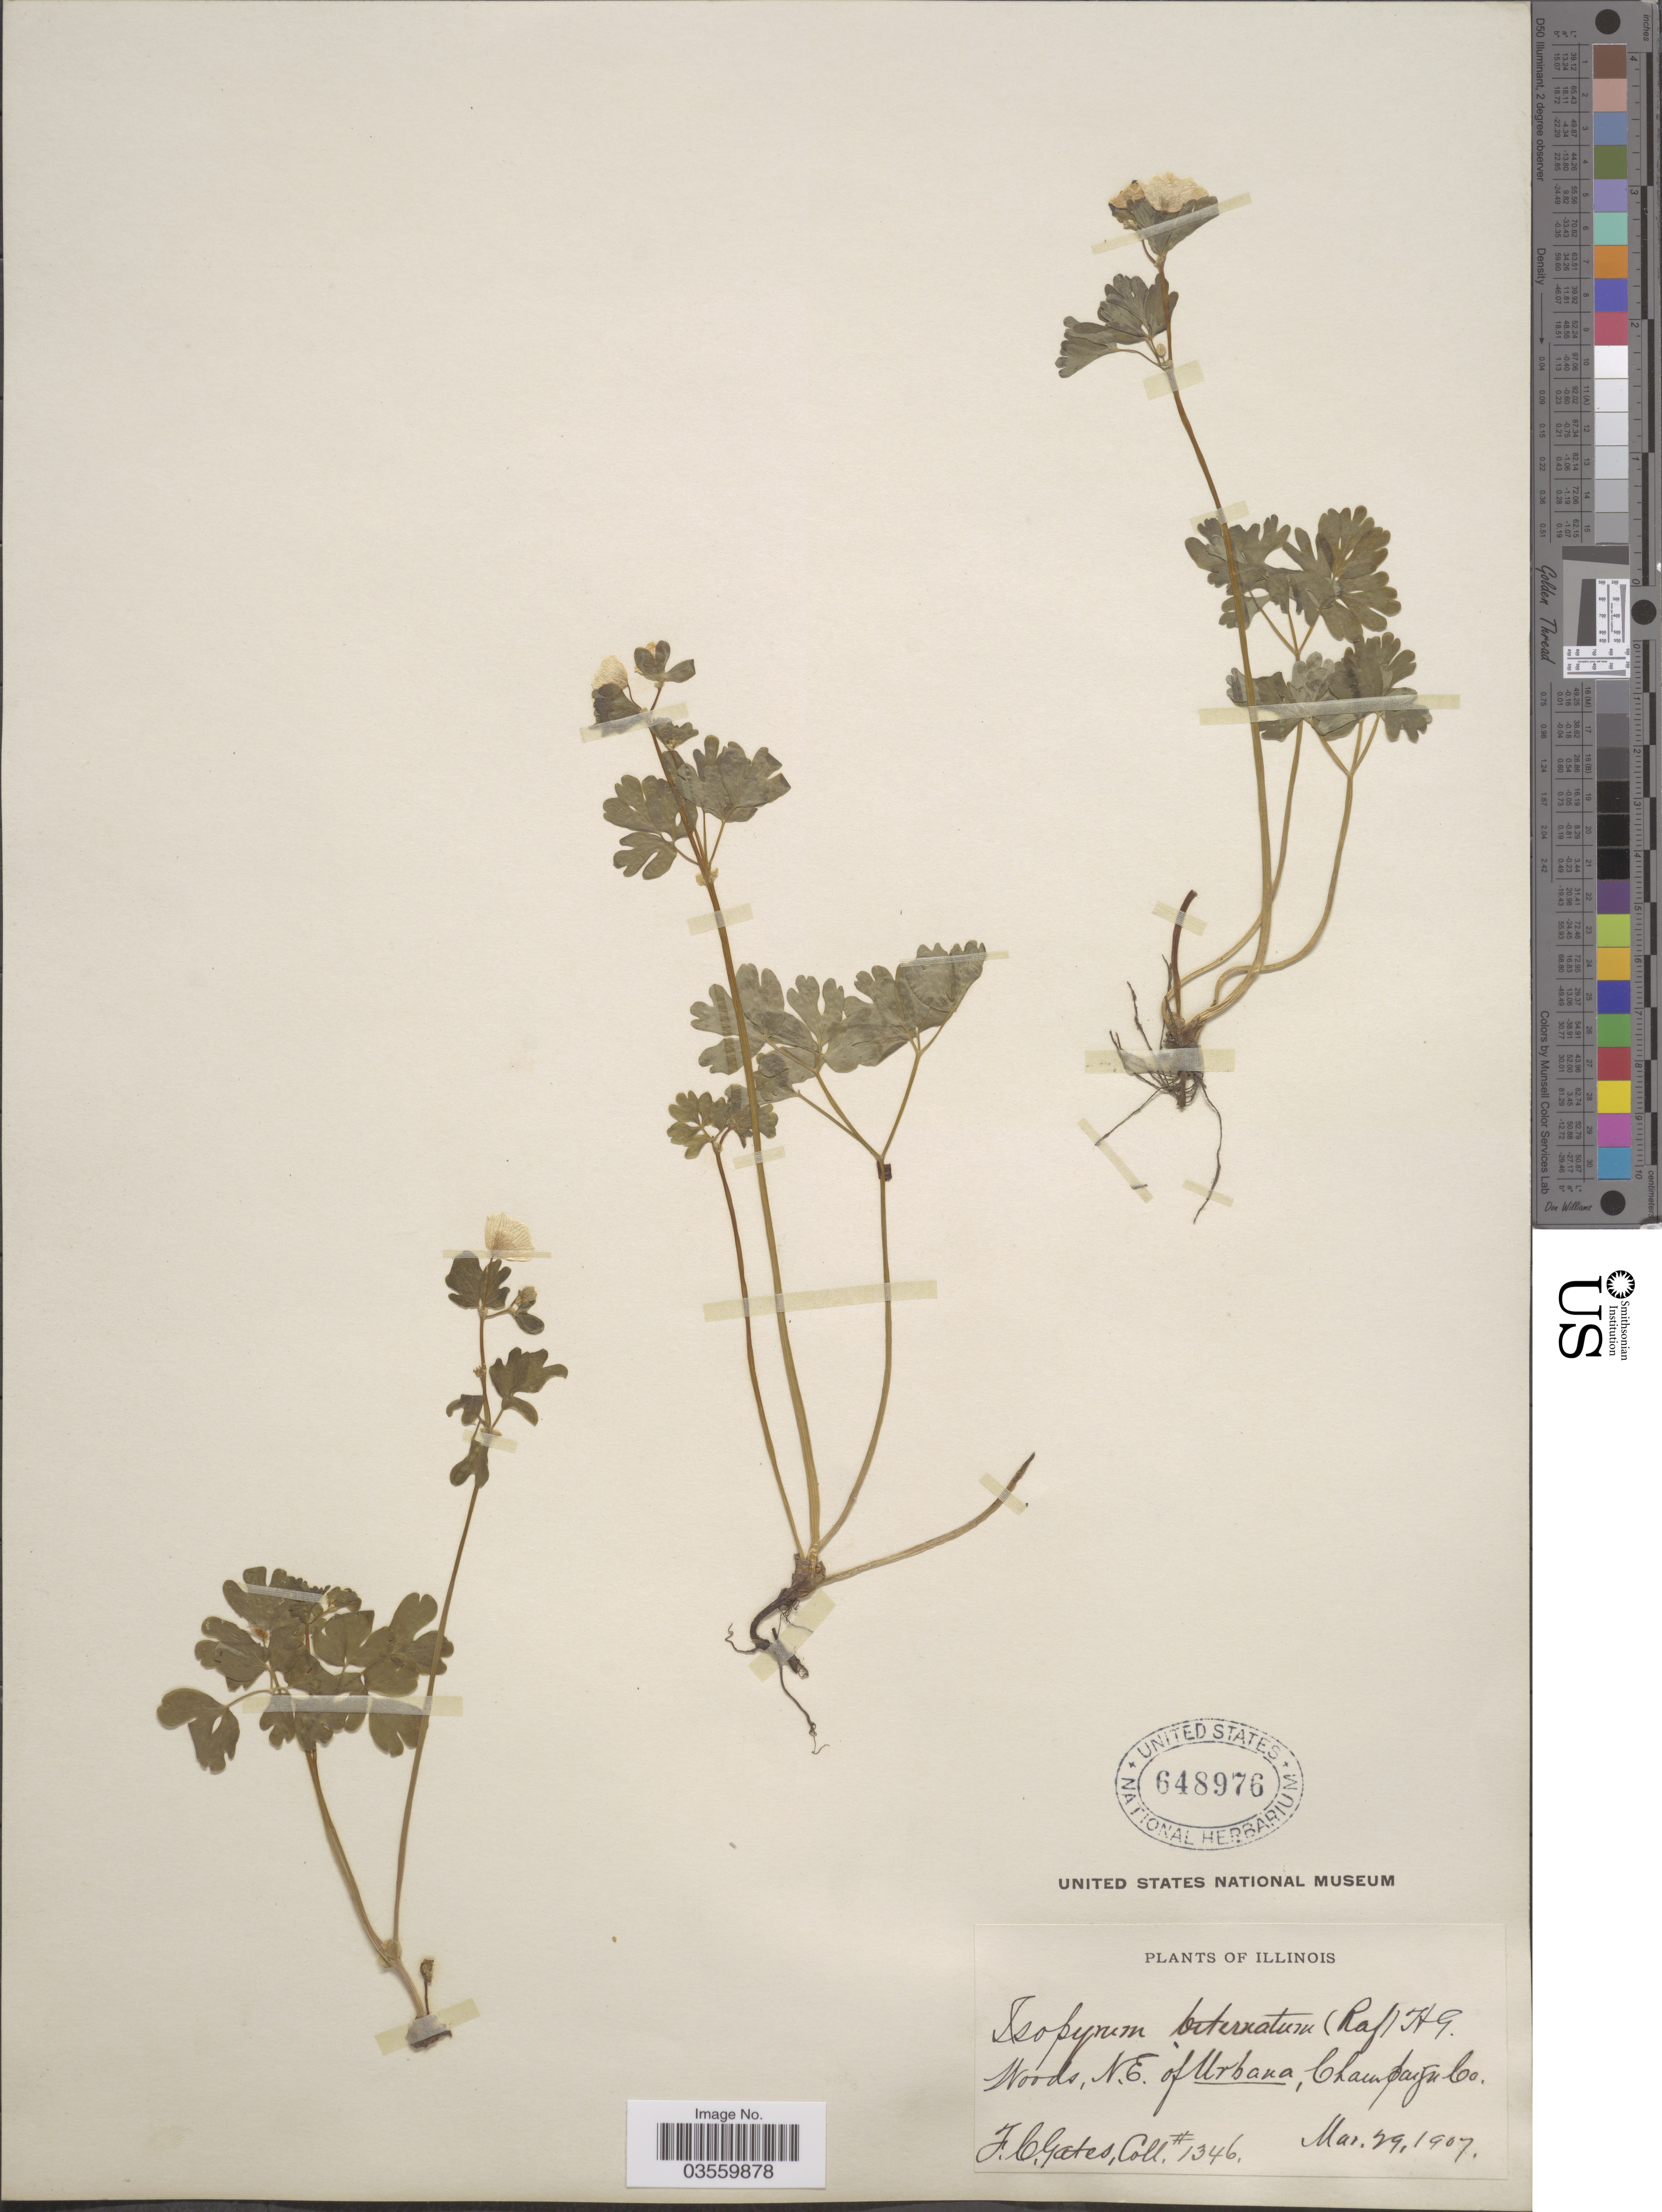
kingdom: Plantae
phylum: Tracheophyta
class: Magnoliopsida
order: Ranunculales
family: Ranunculaceae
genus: Enemion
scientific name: Enemion biternatum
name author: (Torr. & A. Gray) Raf.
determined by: Strong, Mark T., (BOT), Smithsonian Institution - National Museum of Natural History (UNITED STATES)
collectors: F. C. Gates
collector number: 1346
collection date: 1907-03-29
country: United States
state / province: Illinois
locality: Woods, N.E. of Urbana, Champaign Co.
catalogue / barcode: US 648976